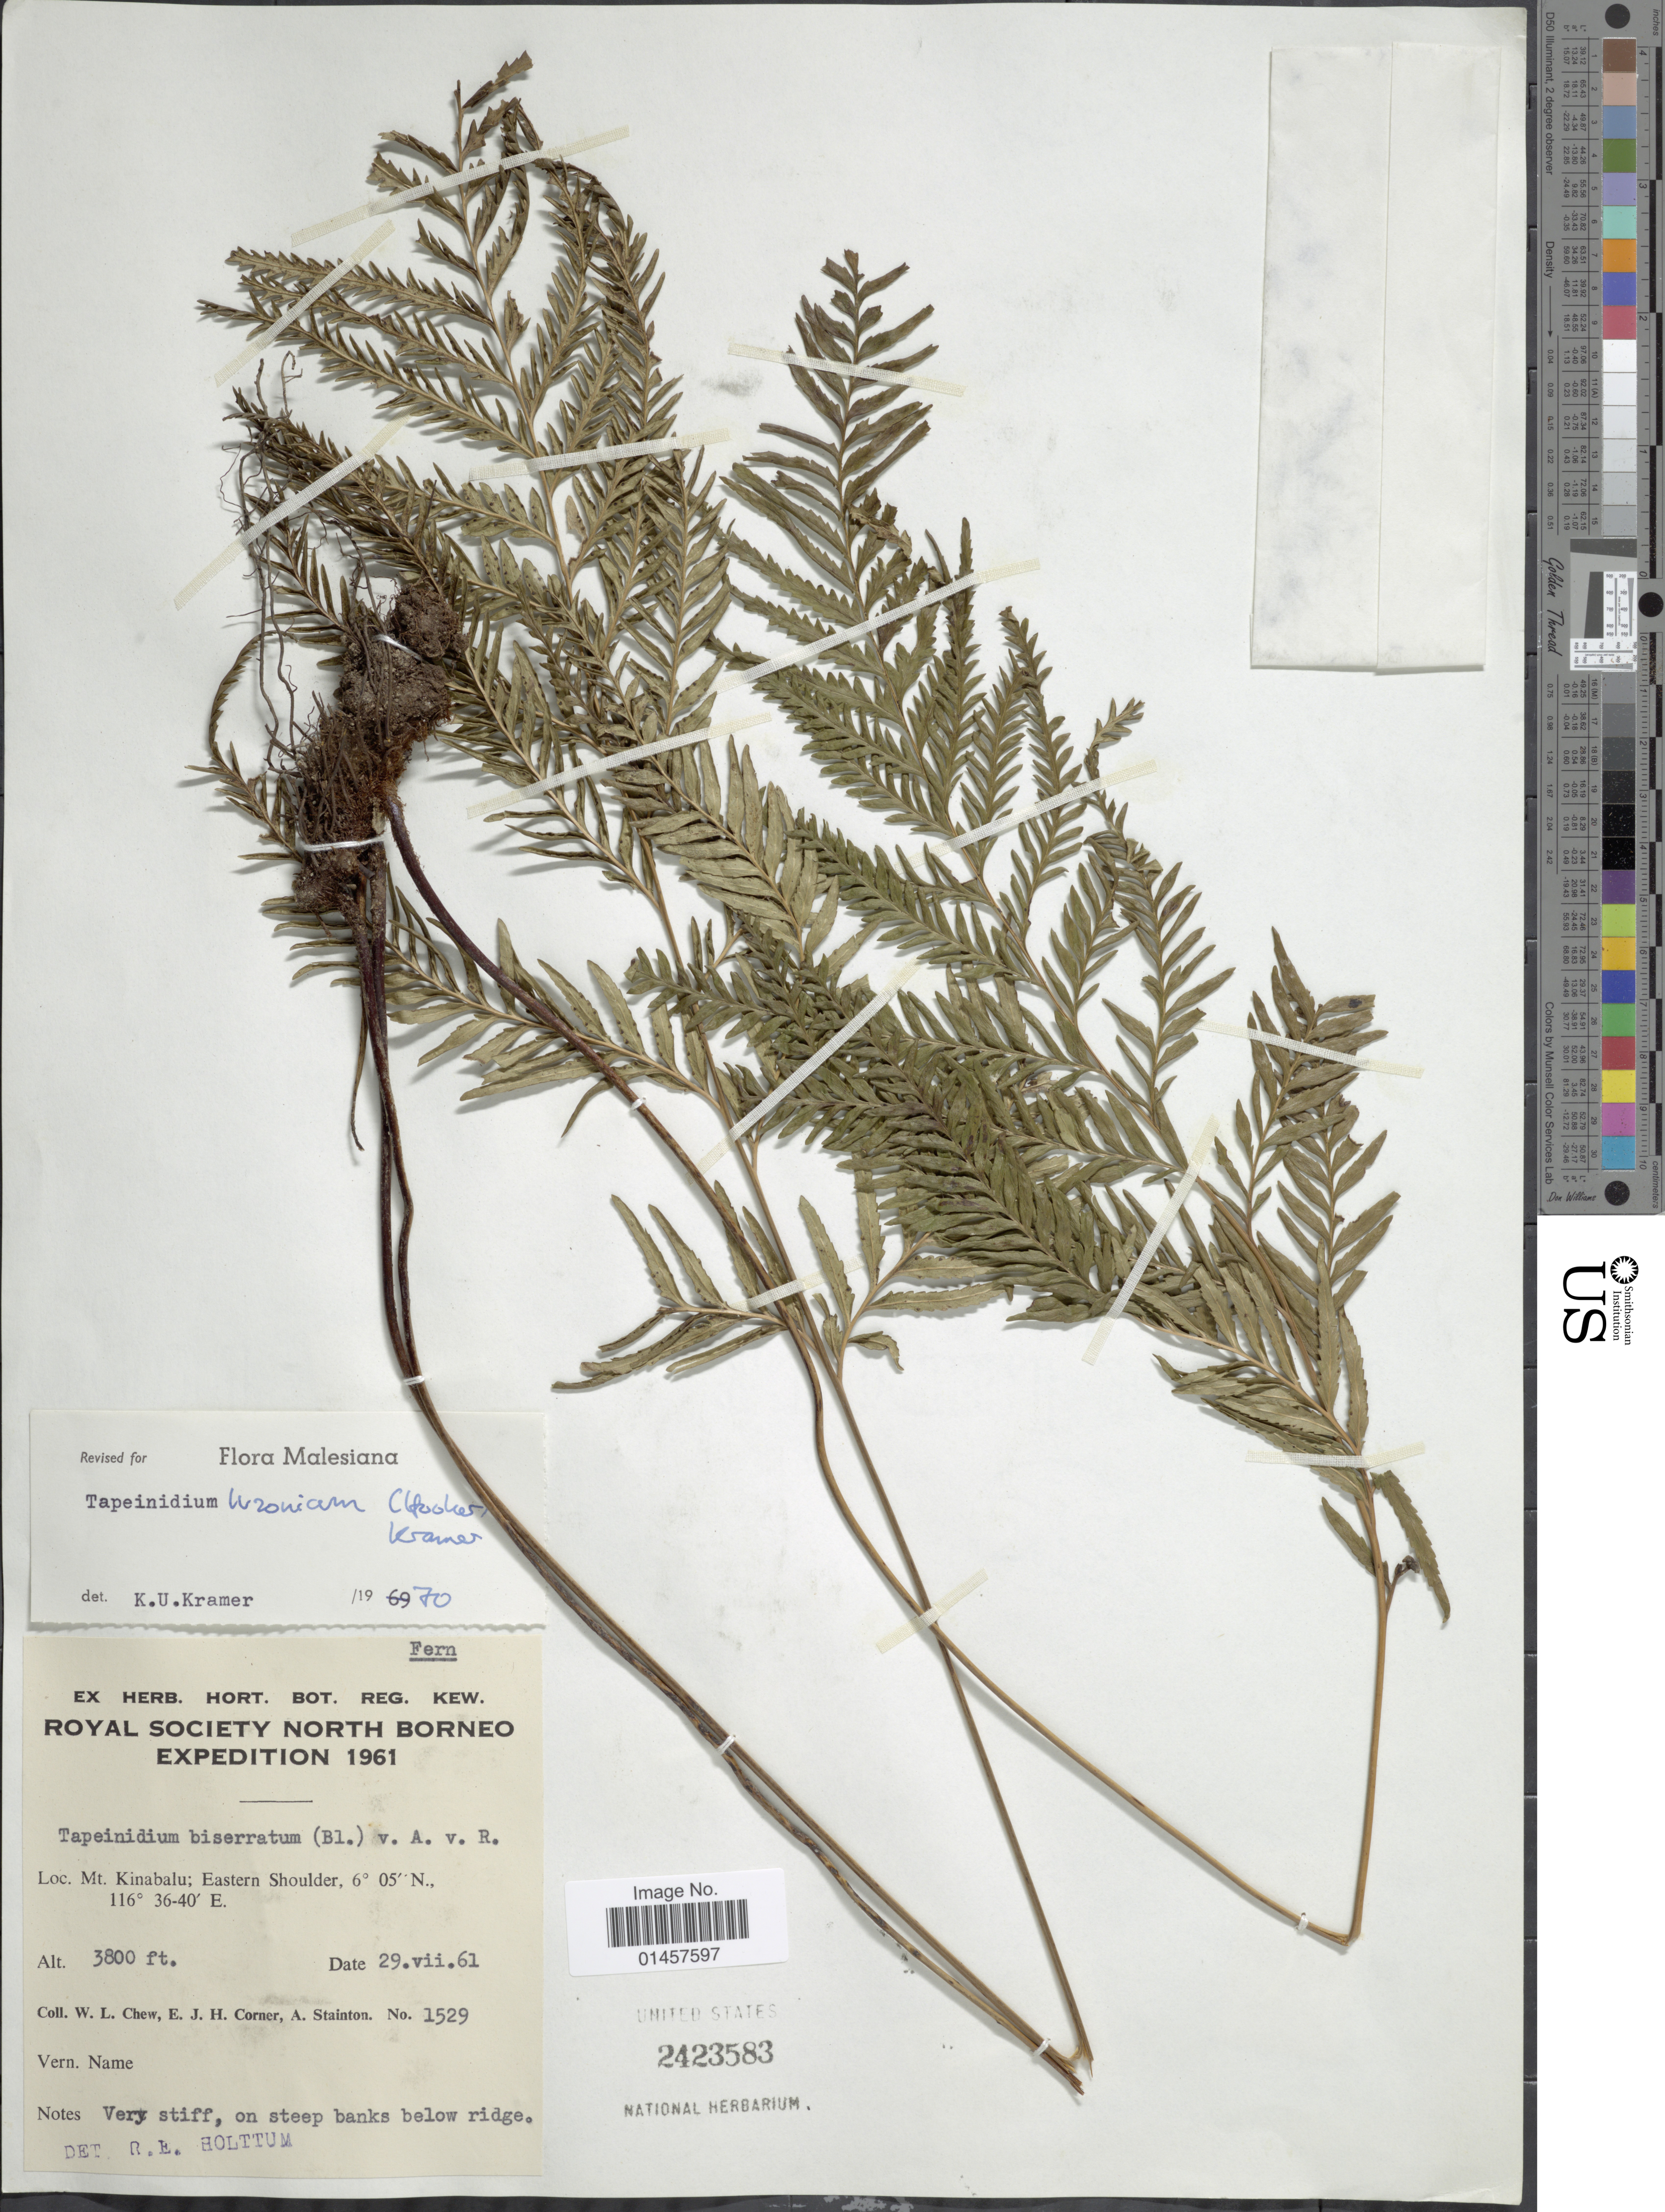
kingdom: Plantae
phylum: Tracheophyta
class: Polypodiopsida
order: Polypodiales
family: Lindsaeaceae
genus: Tapeinidium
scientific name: Tapeinidium luzonicum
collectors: W. Chew, E. Corner & A. Stainton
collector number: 1529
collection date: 1961-07-29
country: Malaysia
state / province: Sabah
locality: North Borneo, Mt. Kinabalu: Eastern Shoulder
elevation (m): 1158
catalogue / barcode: US 2423583